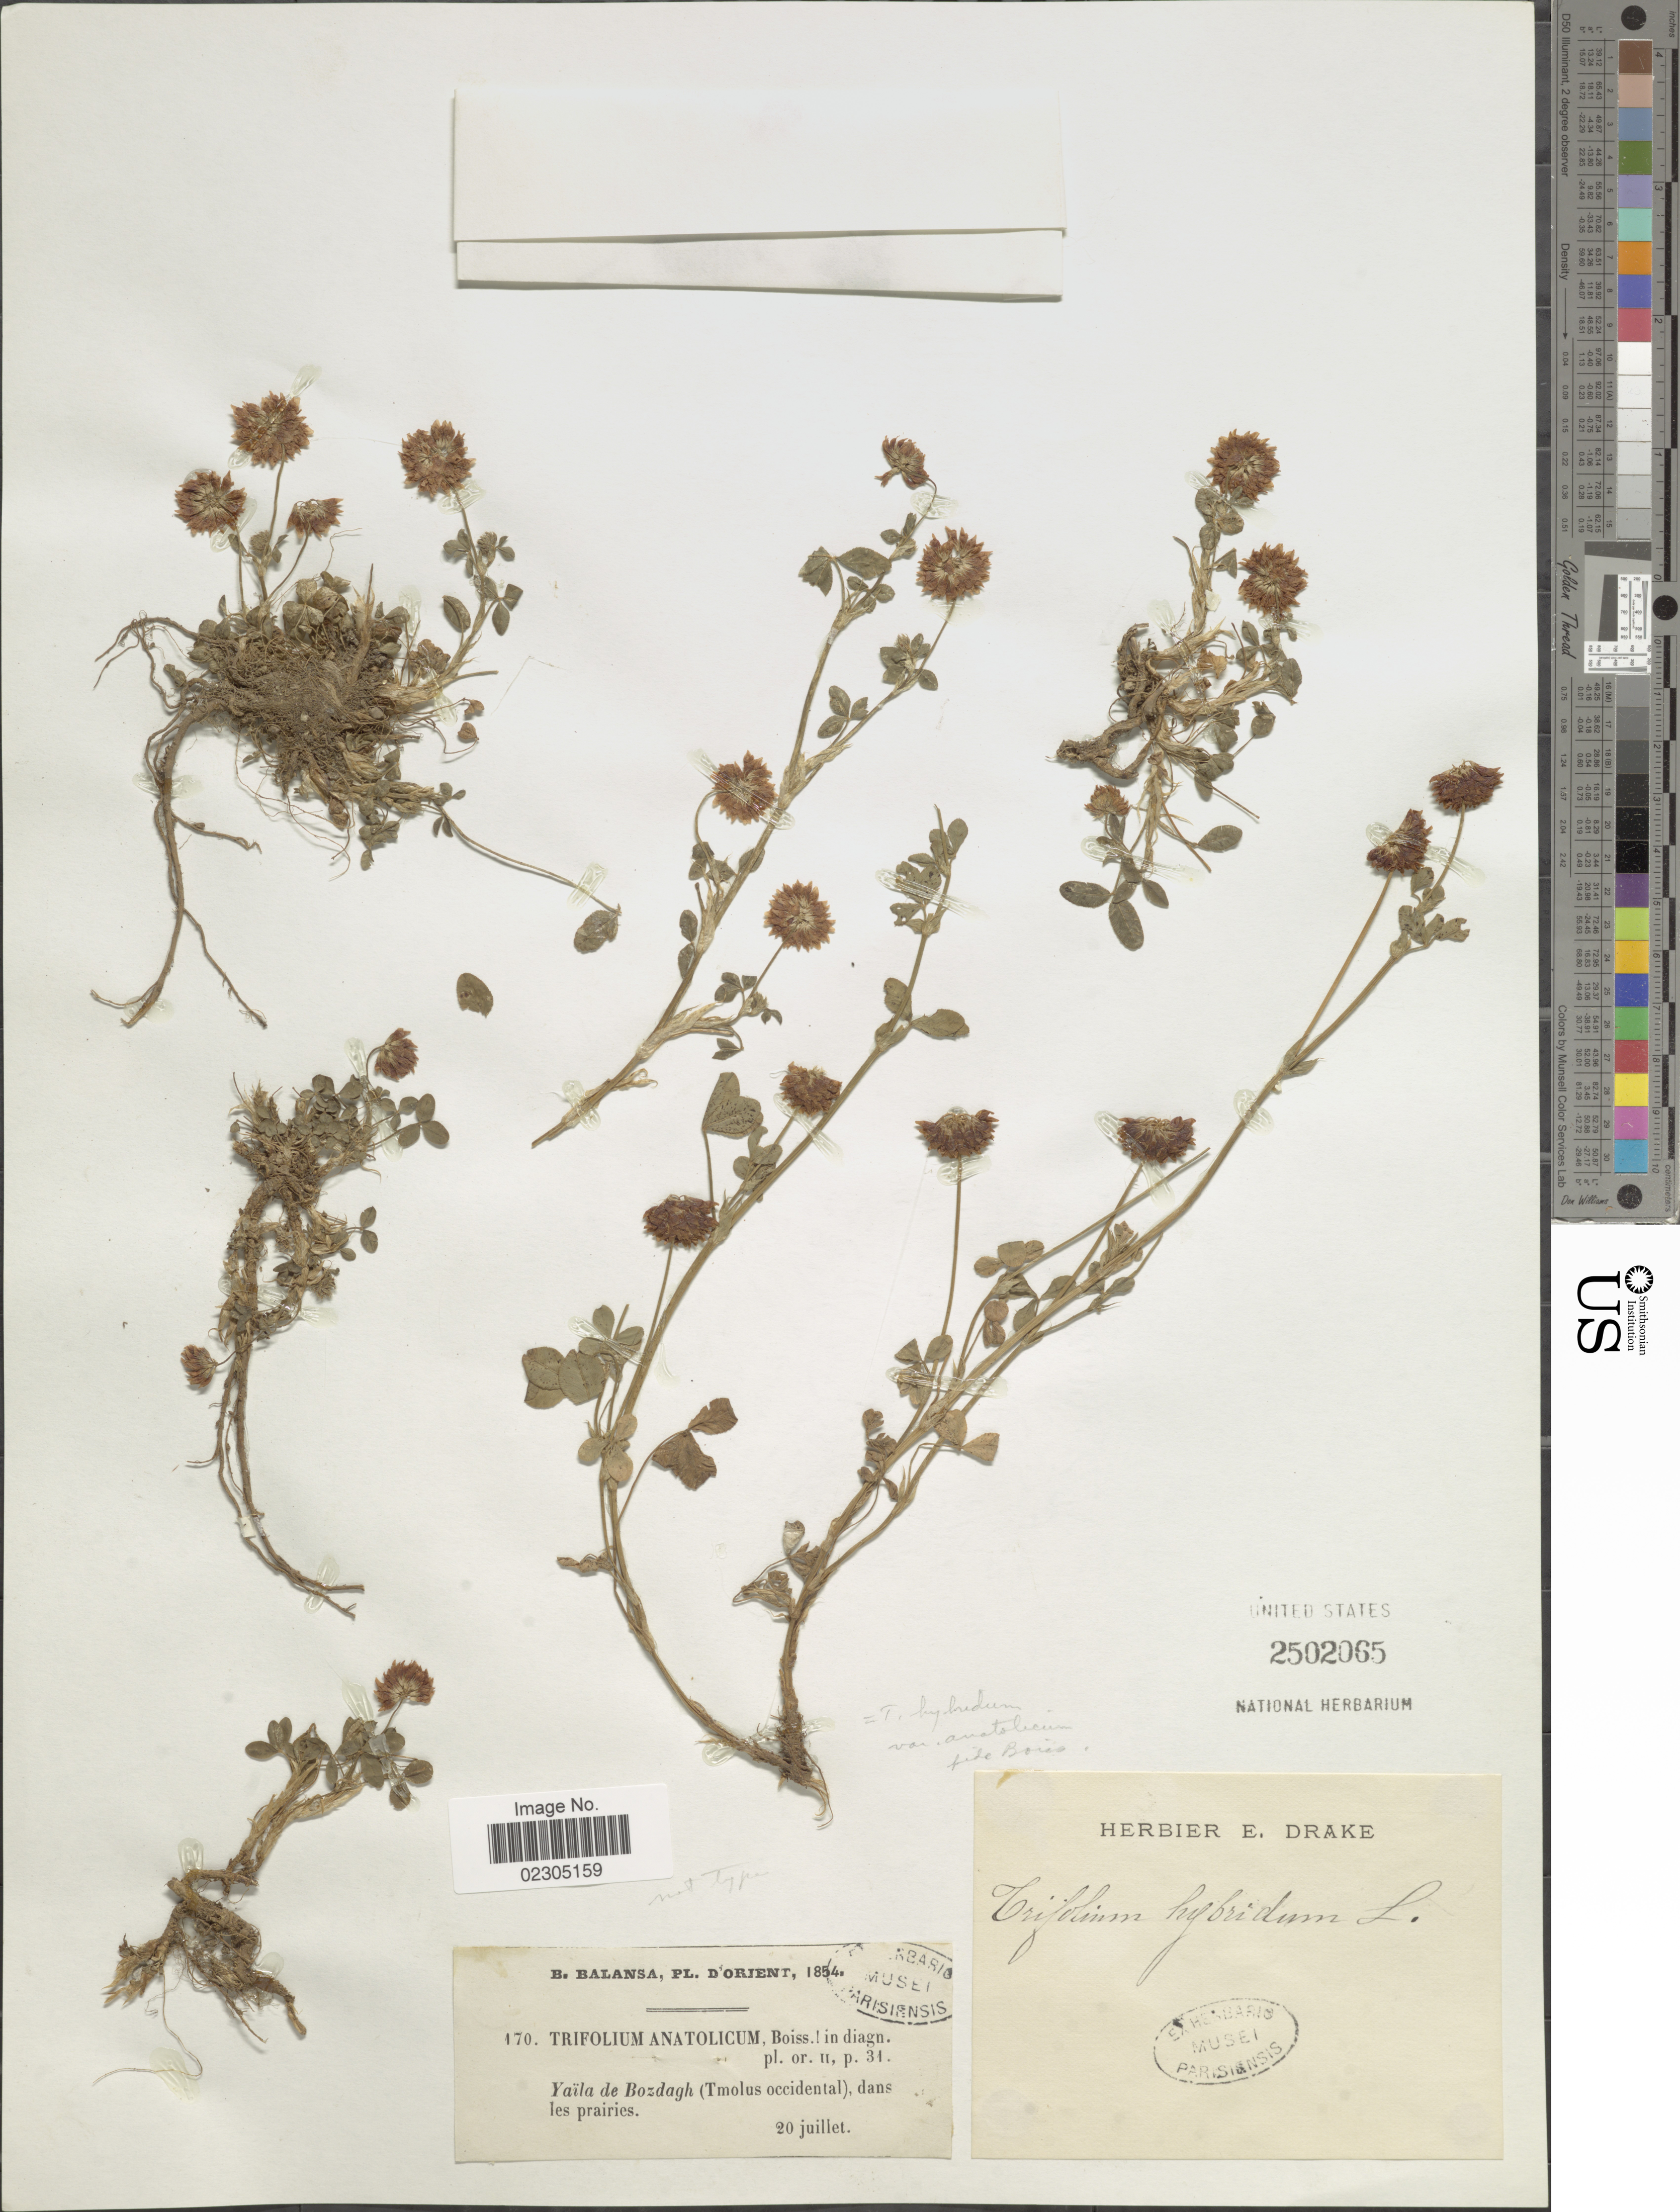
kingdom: Plantae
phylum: Tracheophyta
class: Magnoliopsida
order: Fabales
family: Fabaceae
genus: Trifolium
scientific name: Trifolium hybridum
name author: L.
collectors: B. Balansa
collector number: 170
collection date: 1854-07-20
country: Turkey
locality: D'Orient. Yaila de Bozdagh (Tmolus occidental), dans le prairies.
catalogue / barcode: US 2502065